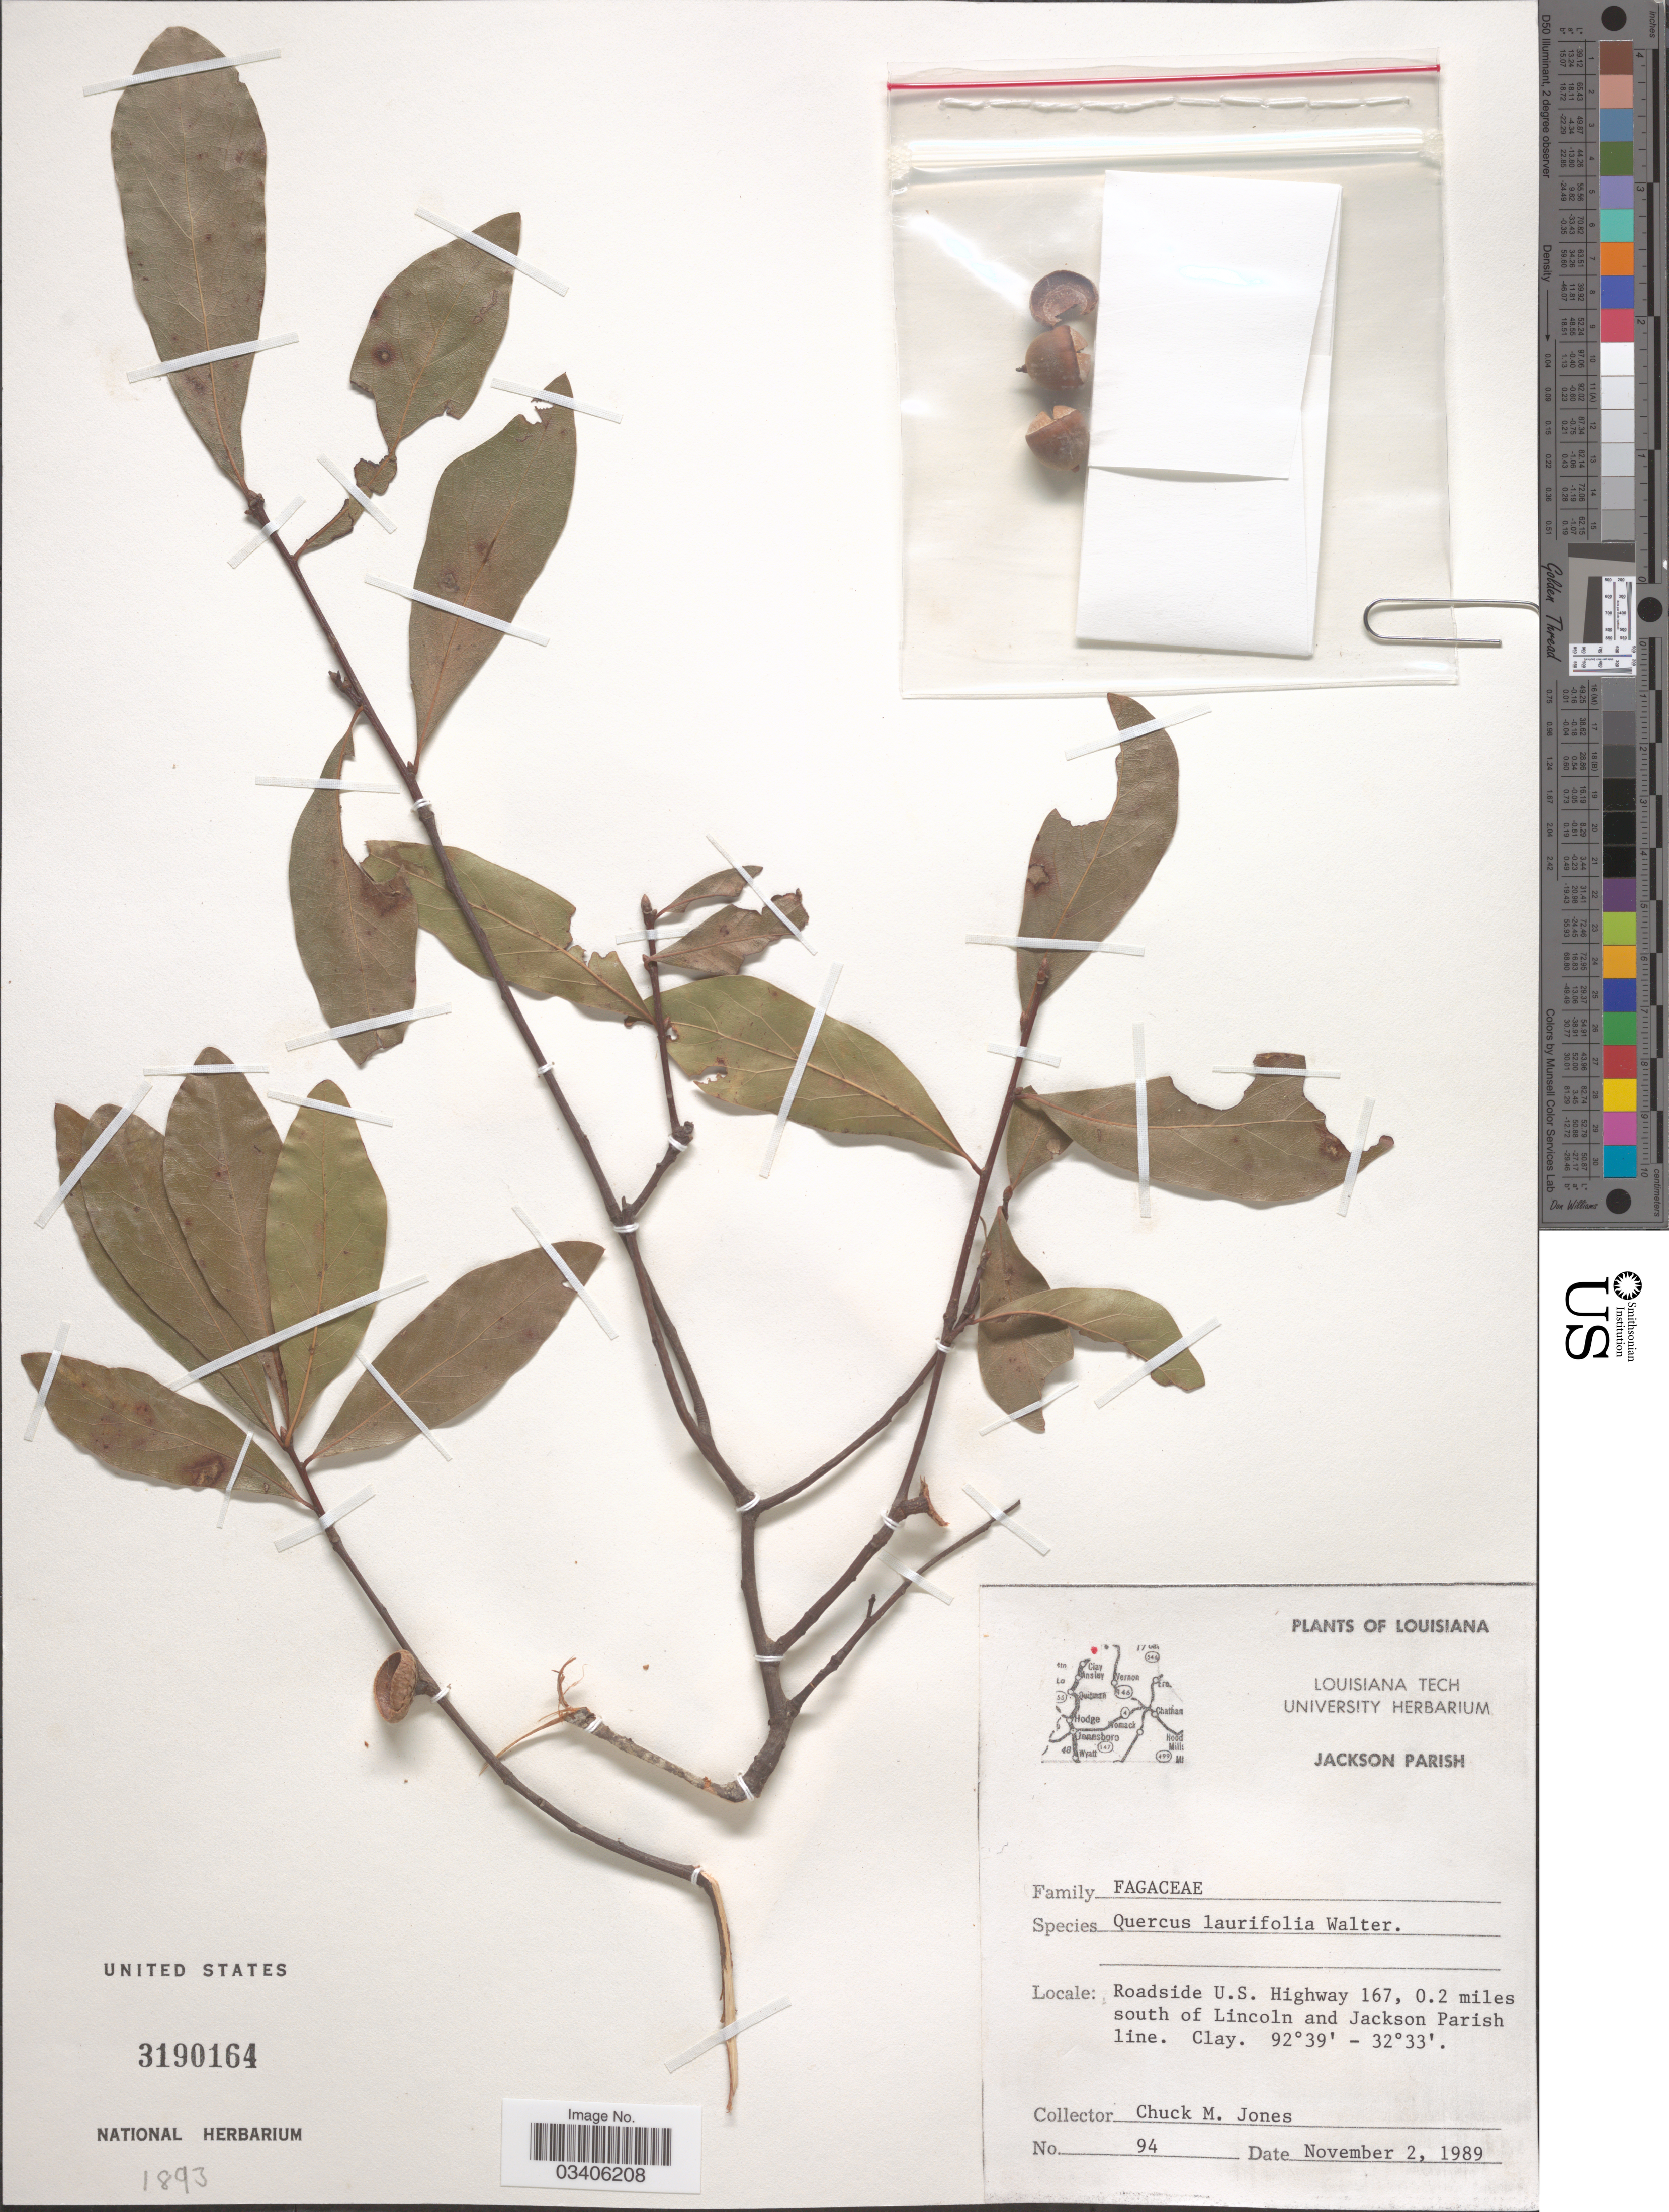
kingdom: Plantae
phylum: Tracheophyta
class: Magnoliopsida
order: Fagales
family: Fagaceae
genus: Quercus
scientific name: Quercus laurifolia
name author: Michx.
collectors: Carleen Jones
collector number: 94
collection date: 1989-11-02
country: United States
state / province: Louisiana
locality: Jackson Parish. Roadside U. S. Highway 167, 0.2 miles south of Lincoln and Jackson Parish line.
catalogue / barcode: US 3190164